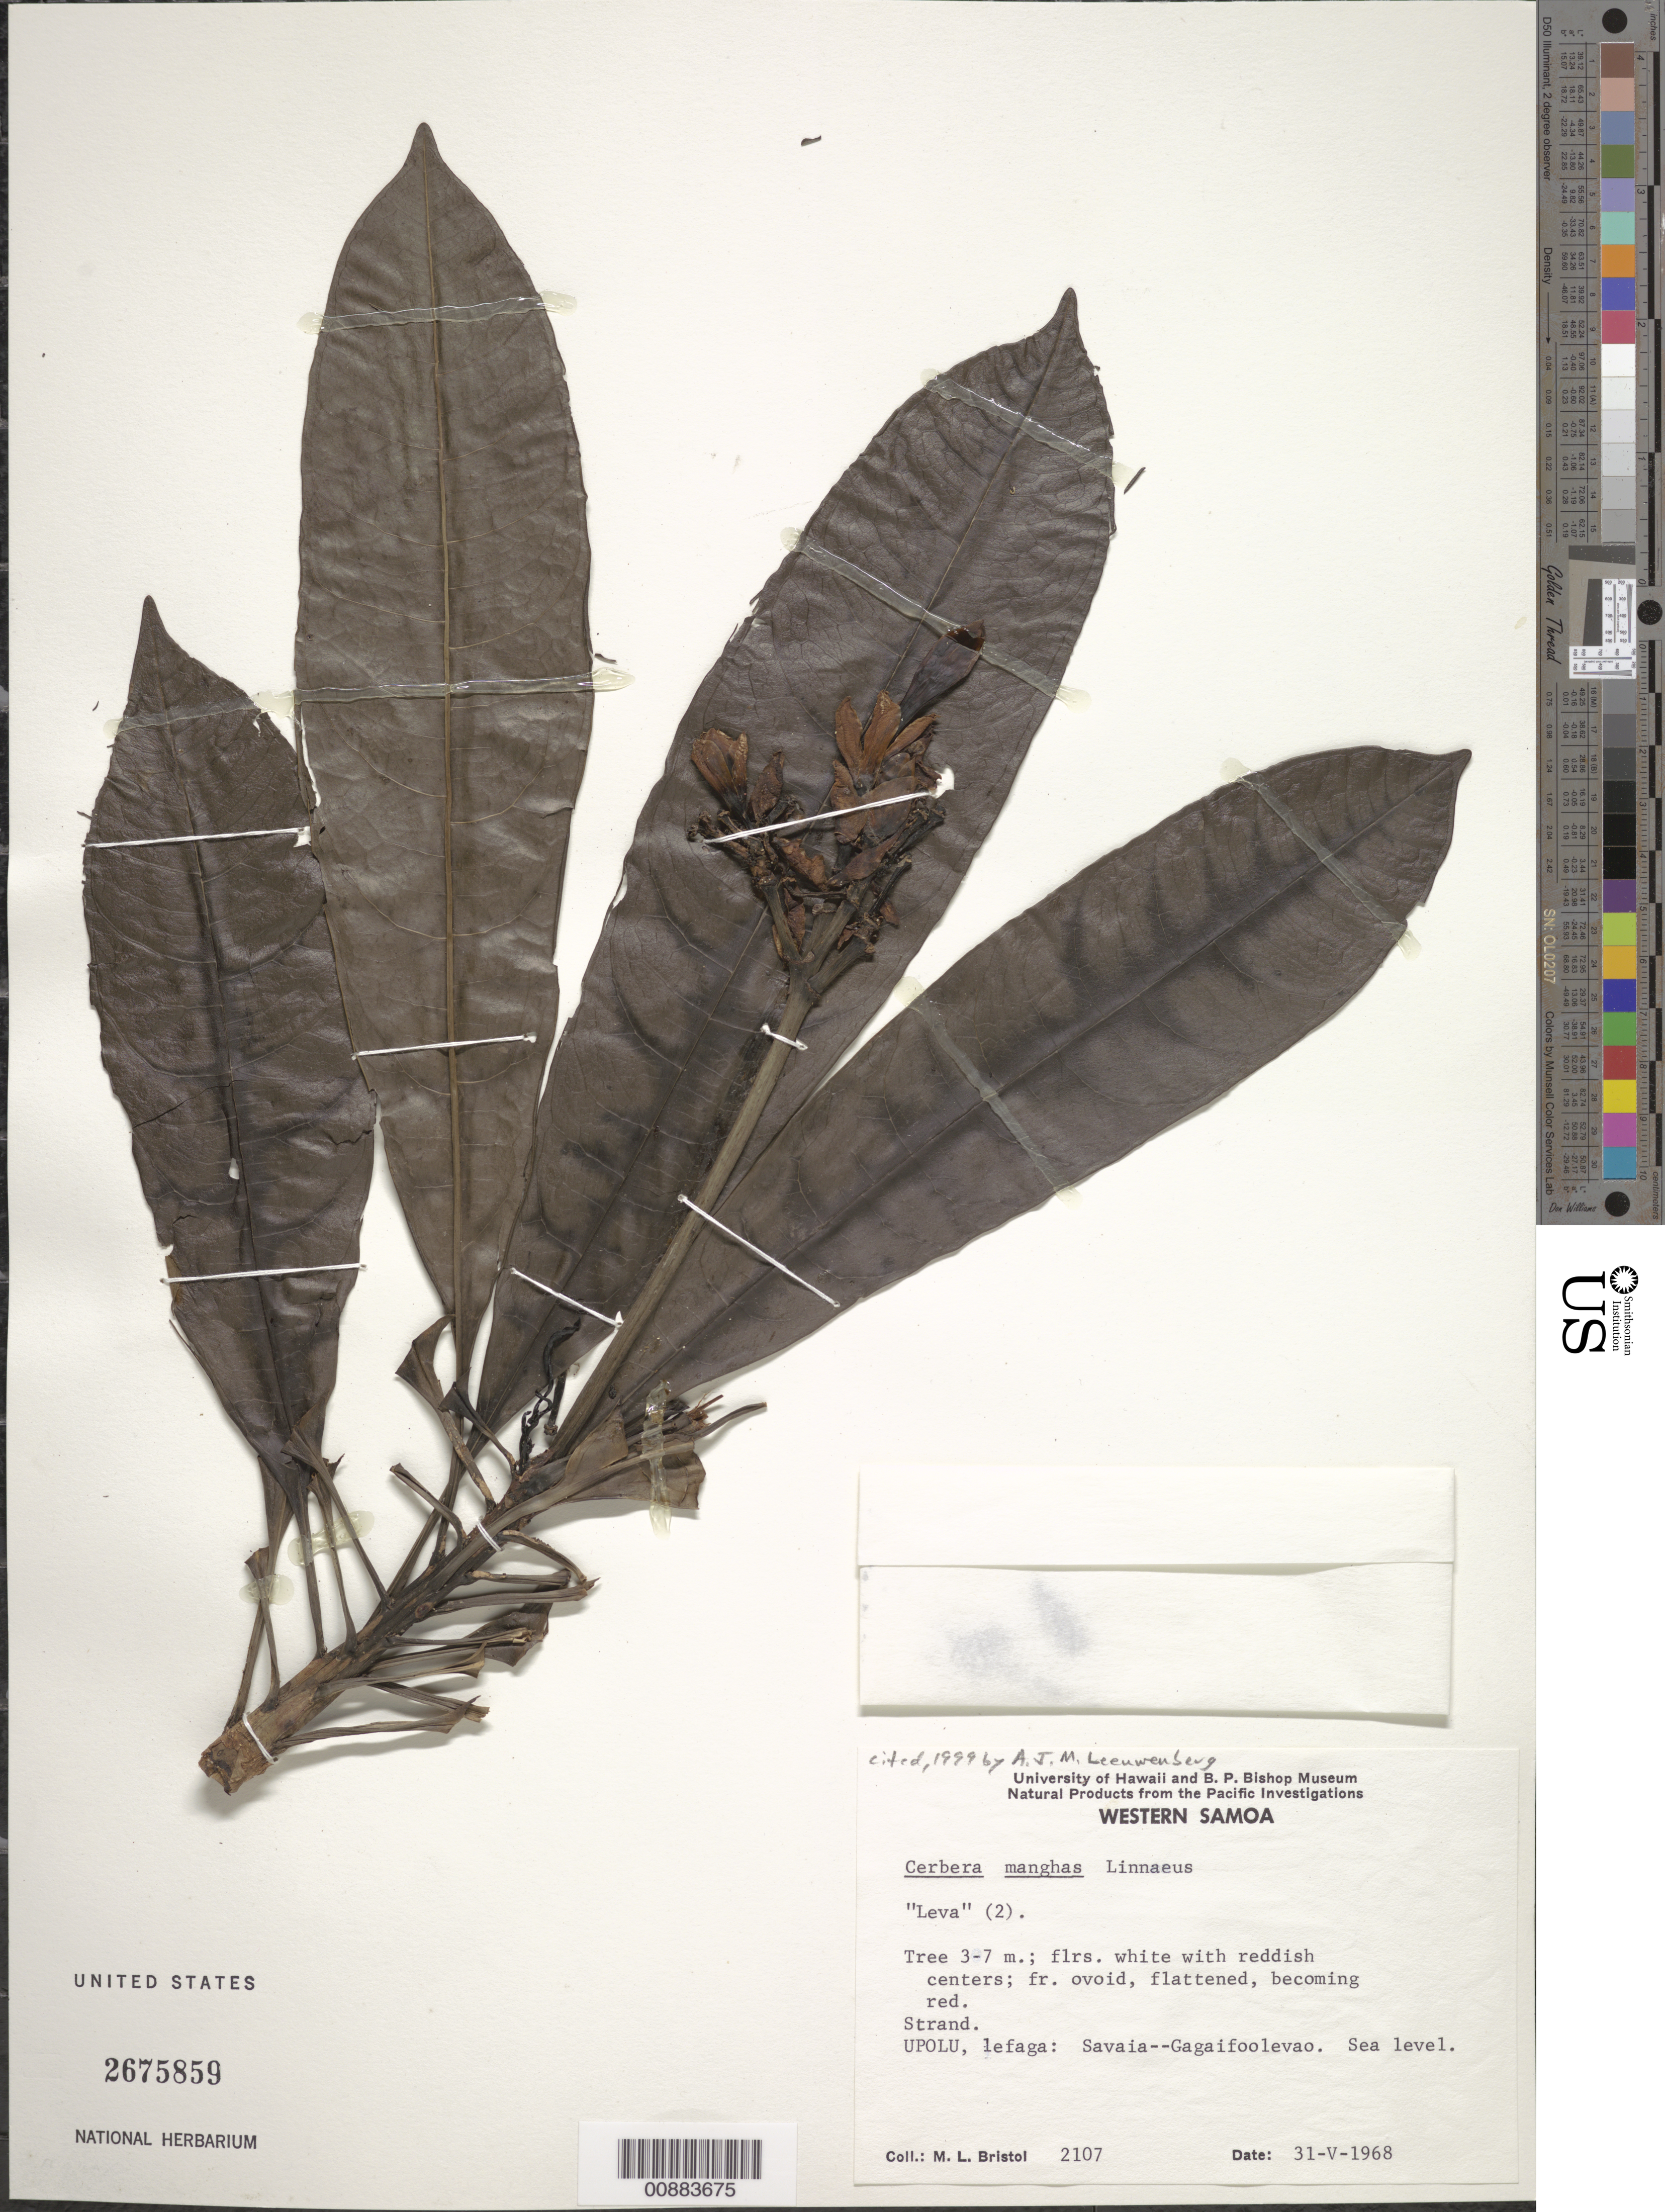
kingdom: Plantae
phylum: Tracheophyta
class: Magnoliopsida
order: Gentianales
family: Apocynaceae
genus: Cerbera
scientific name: Cerbera manghas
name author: L.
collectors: M. L. Bristol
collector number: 2107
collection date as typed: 31 May 1968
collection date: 1968-05-31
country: Samoa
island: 'Upolu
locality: Lefaga, Savaia--Gagaifoolevao.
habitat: Strand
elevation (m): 0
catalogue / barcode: US 2675859